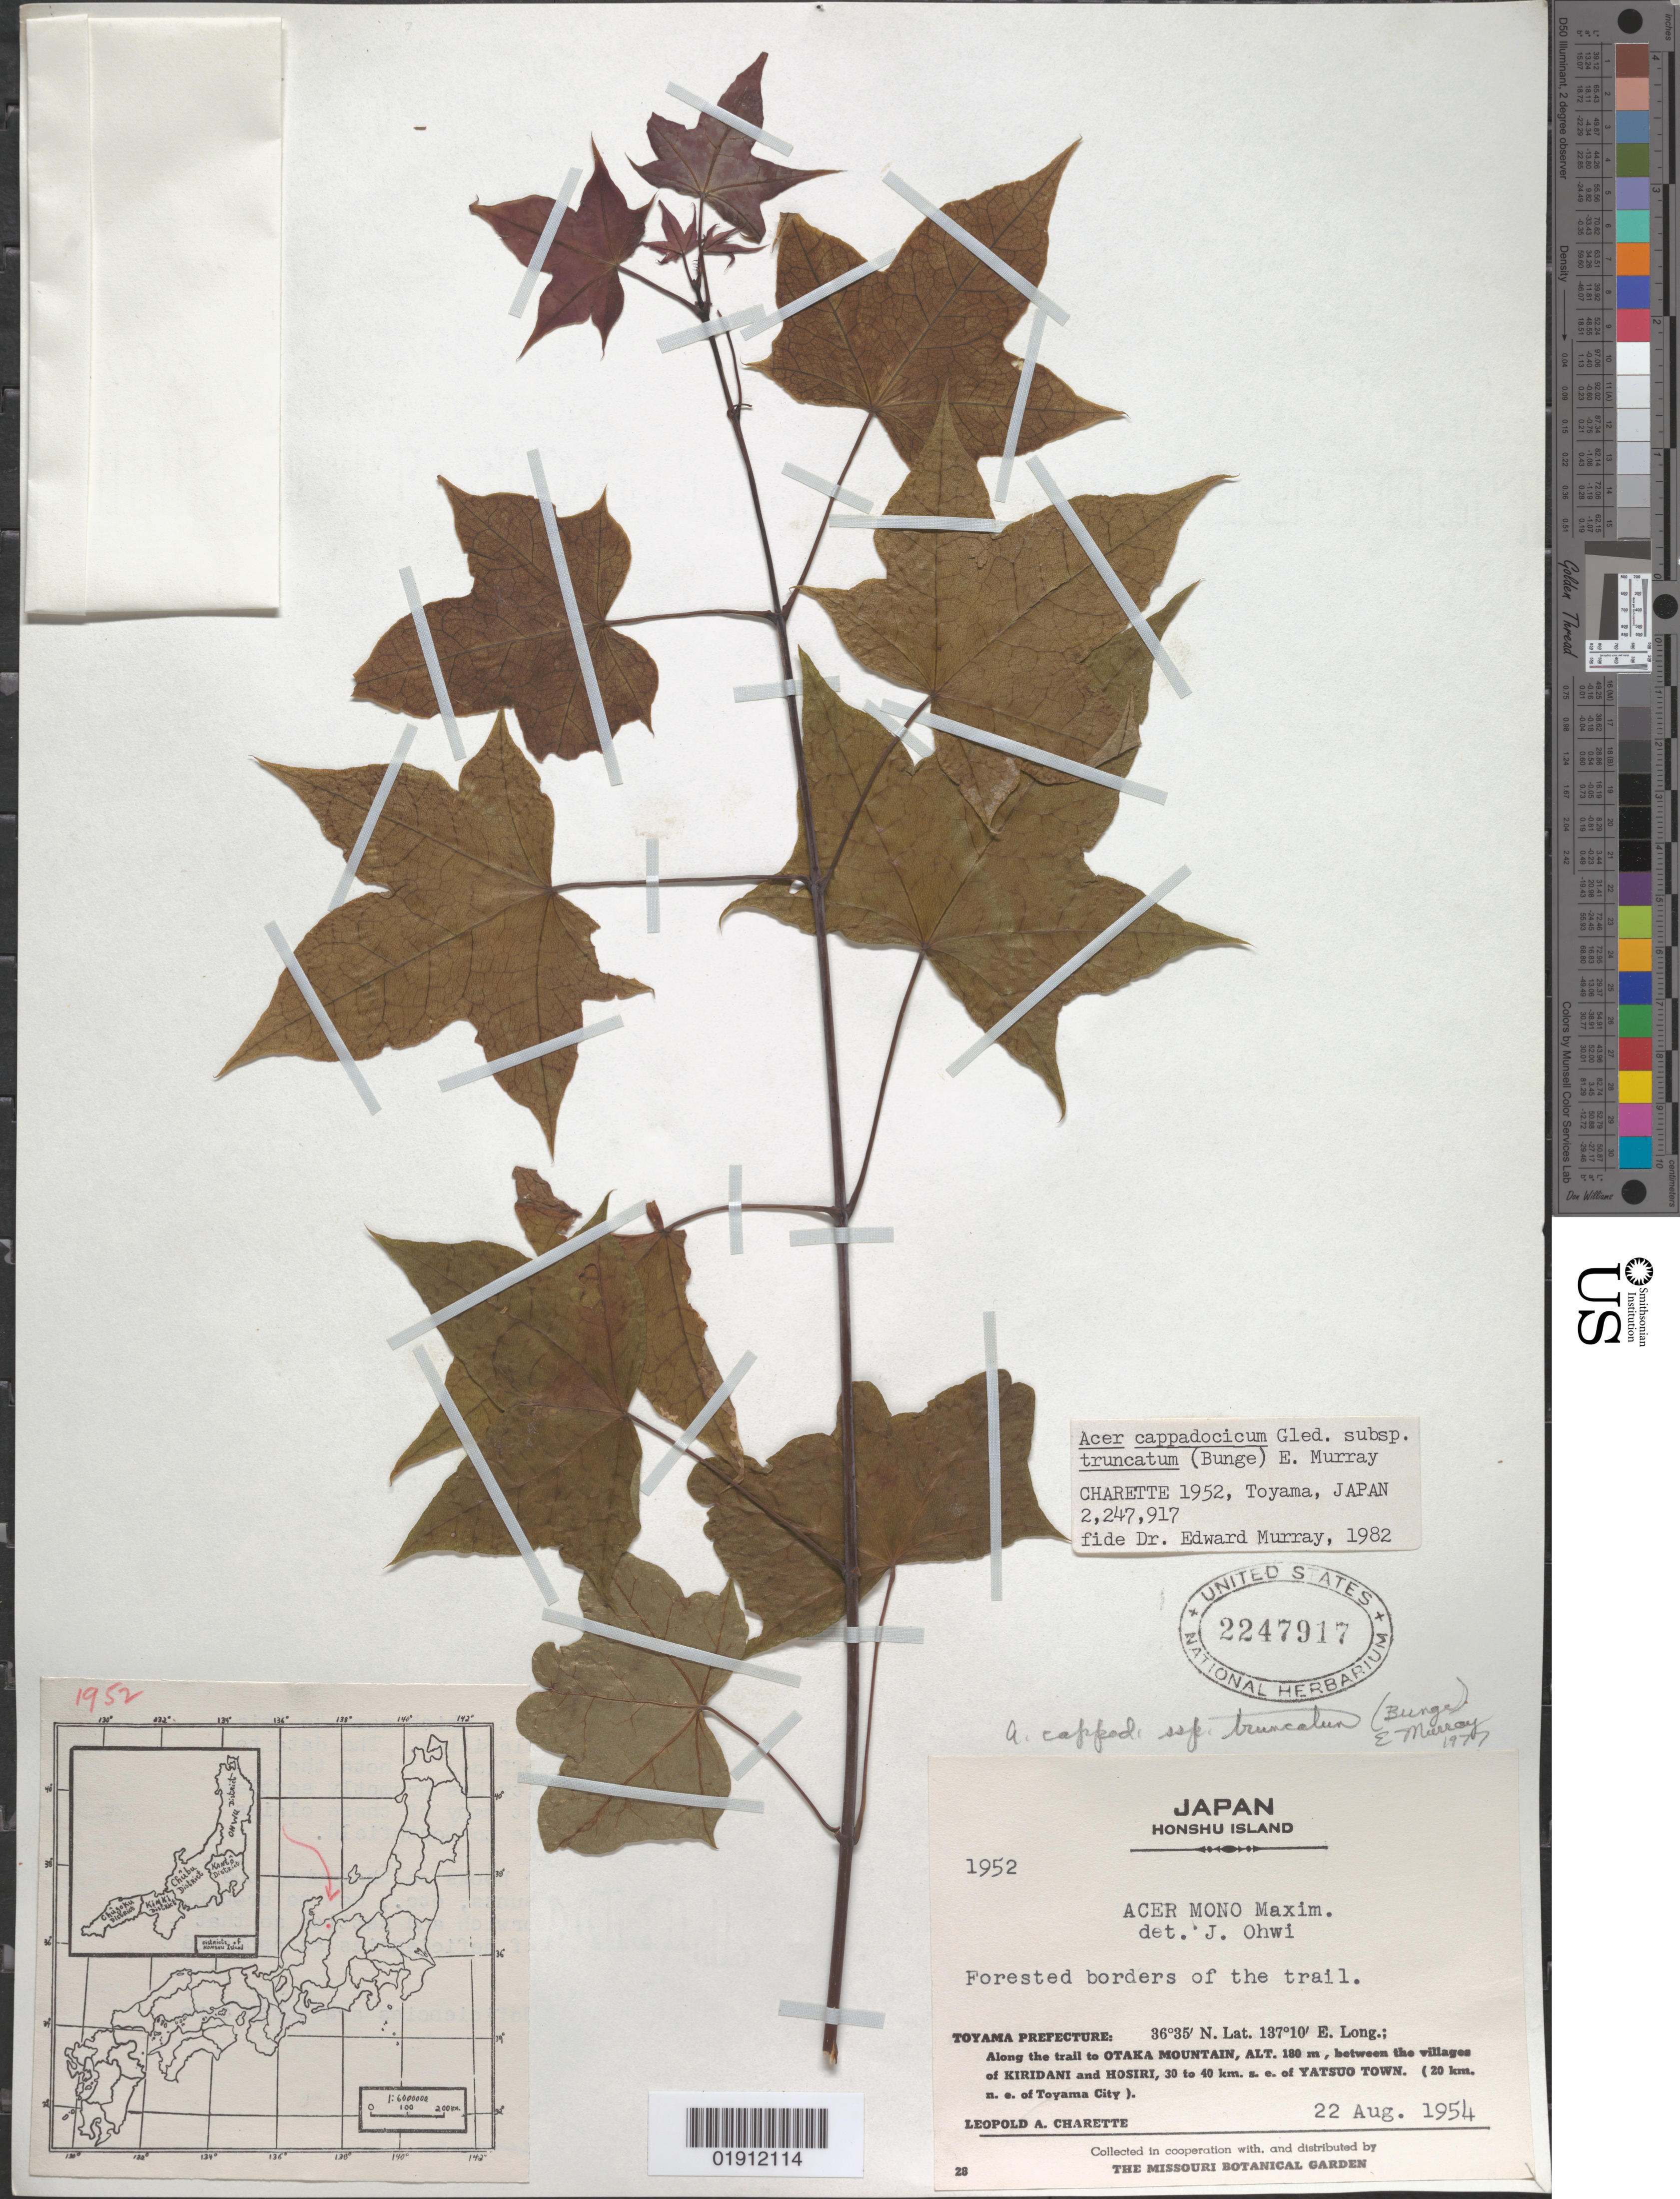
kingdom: Plantae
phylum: Tracheophyta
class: Magnoliopsida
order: Sapindales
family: Sapindaceae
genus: Acer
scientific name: Acer cappadocicum subsp. truncatum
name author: (Bunge) A.E. Murray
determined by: Murray, Edward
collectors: L. A. Charette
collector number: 1952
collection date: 1954-08-22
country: Japan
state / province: Toyama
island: Honshu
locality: Toyama Prefecture, along the trail to Otaka Mountain, between the villages of Kiridani and Hosiri, 30-40 km SE of Yatsuo Town (20 km NE of Toyama City)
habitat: Forested borders of the trail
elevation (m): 180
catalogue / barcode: US 2247917